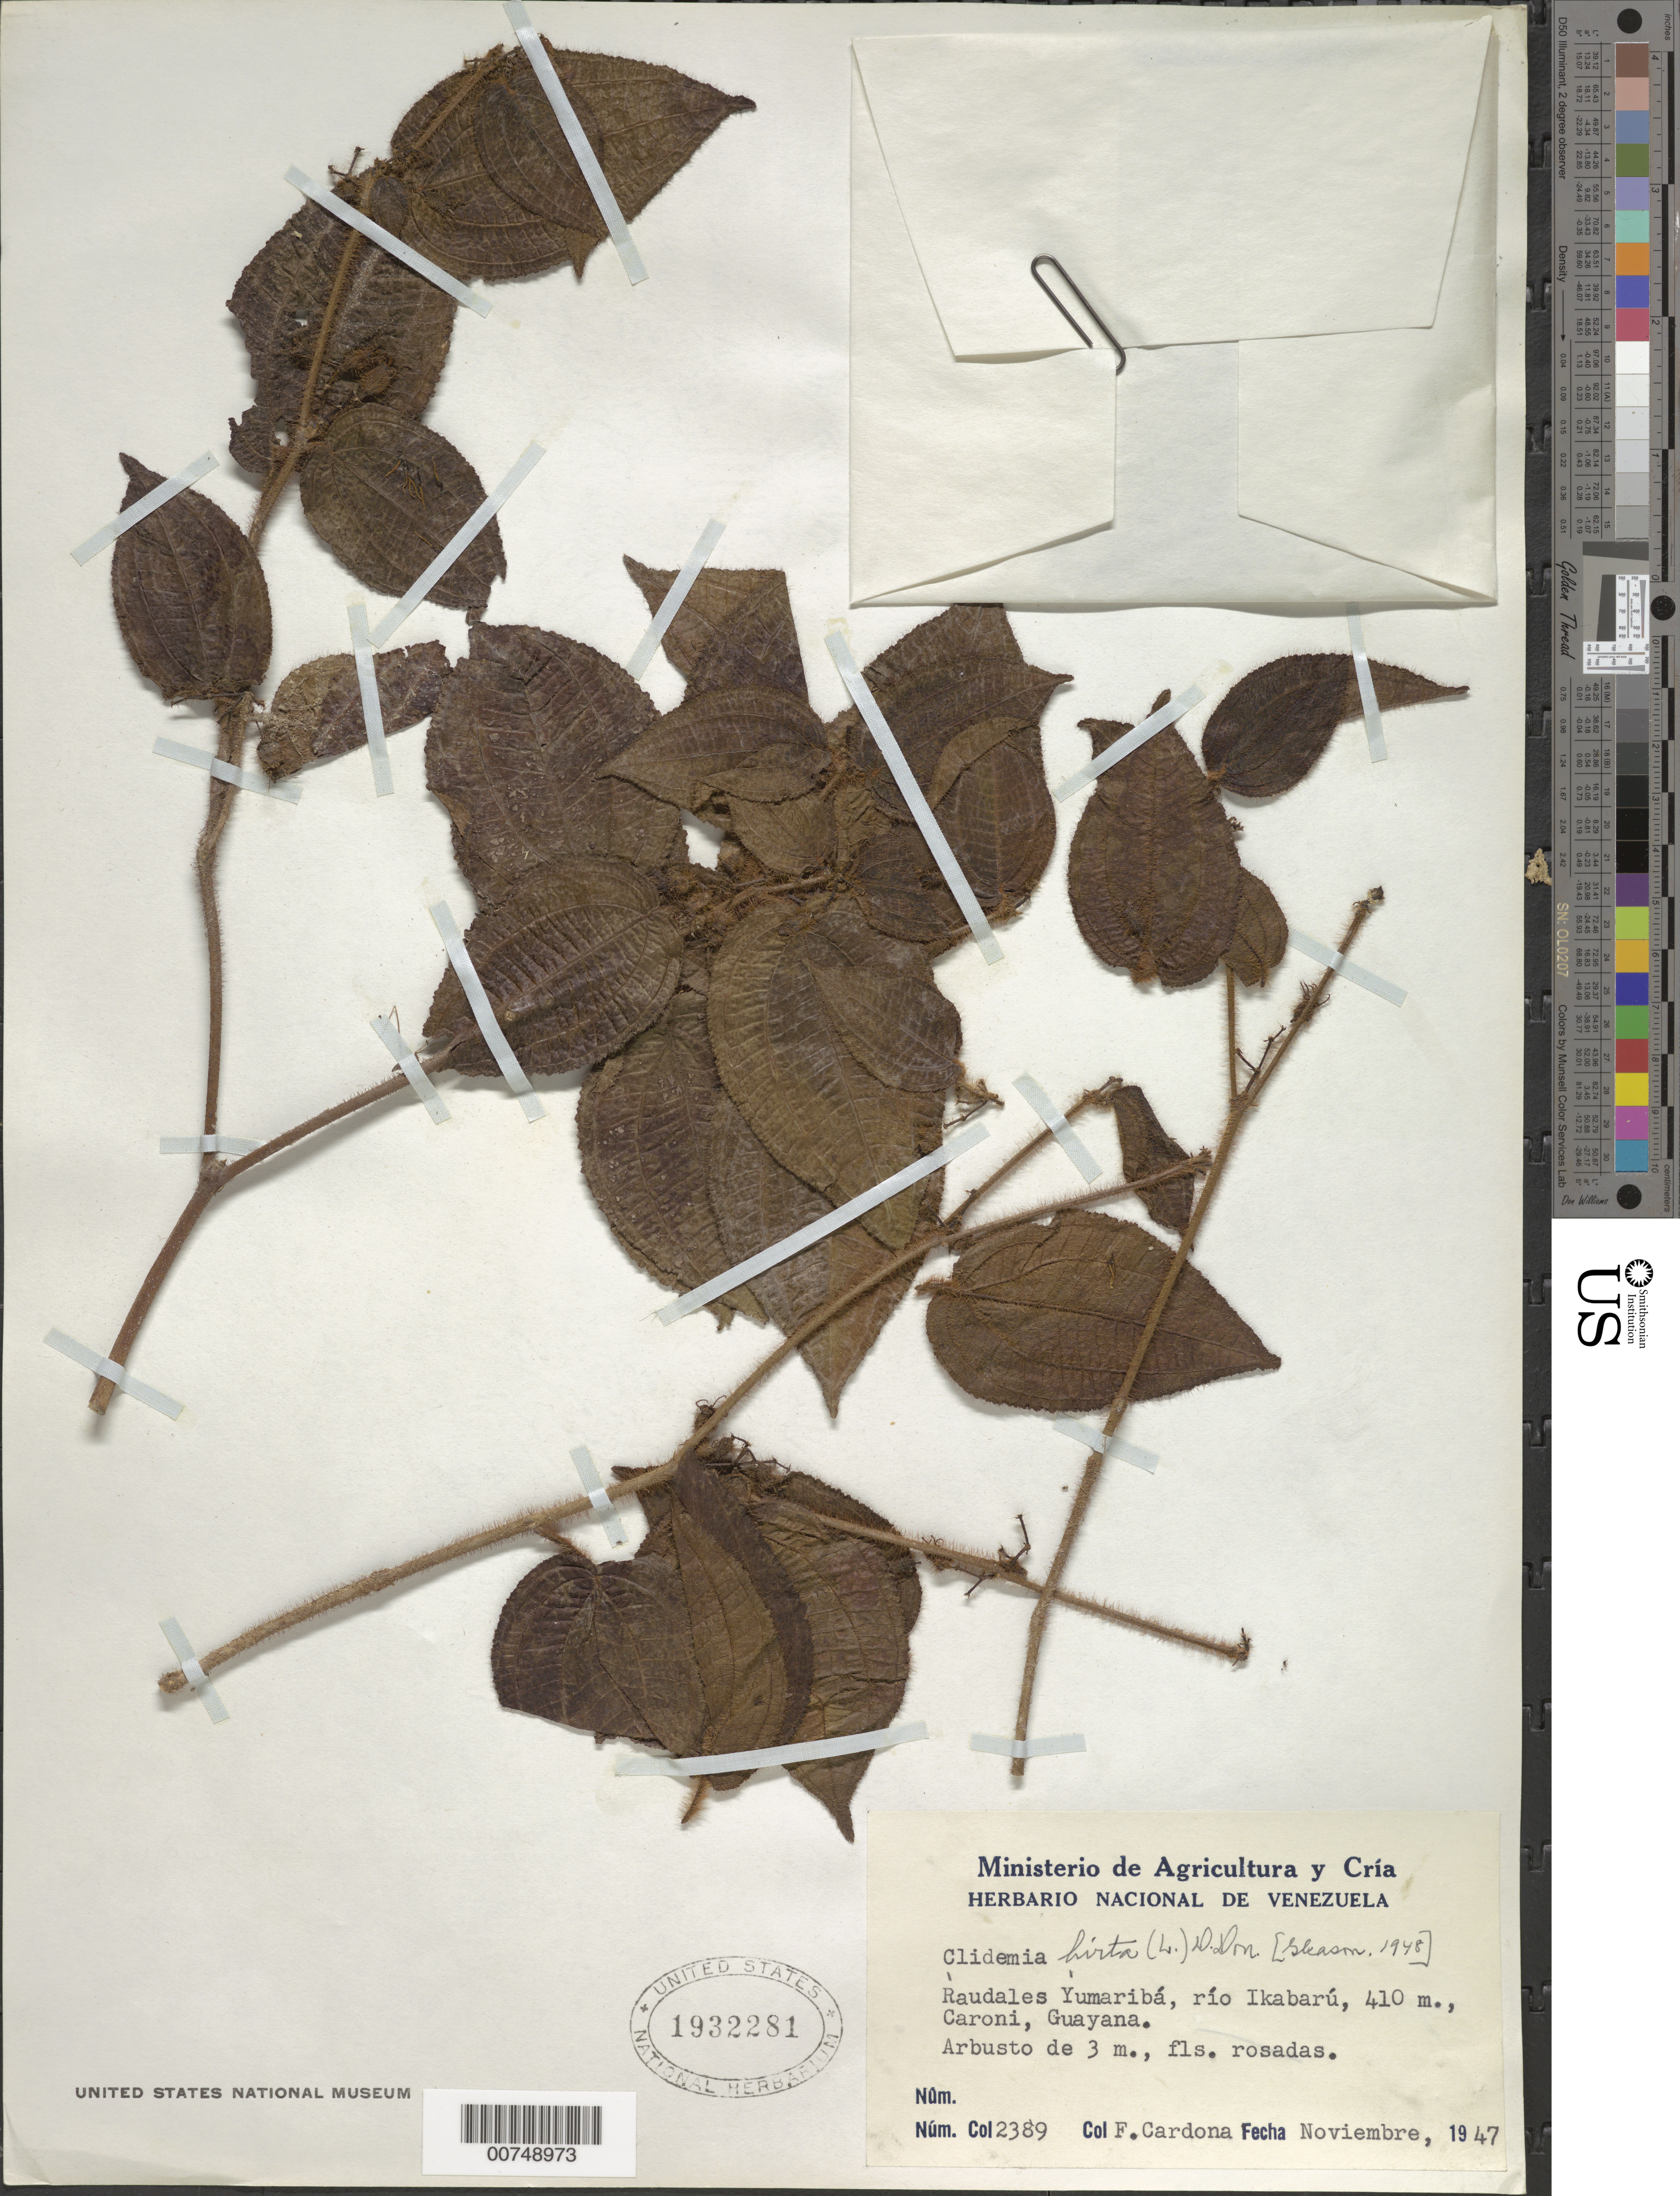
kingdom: Plantae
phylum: Tracheophyta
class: Magnoliopsida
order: Myrtales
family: Melastomataceae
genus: Clidemia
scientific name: Clidemia hirta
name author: (L.) D. Don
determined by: Gleason, H. A.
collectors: F. Cardona Puig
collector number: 2389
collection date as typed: Nov-47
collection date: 1947-11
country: Venezuela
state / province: Bolívar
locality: Río Ikaburú, Raudales Yumariba, Caroní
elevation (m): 410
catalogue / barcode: US 1932281